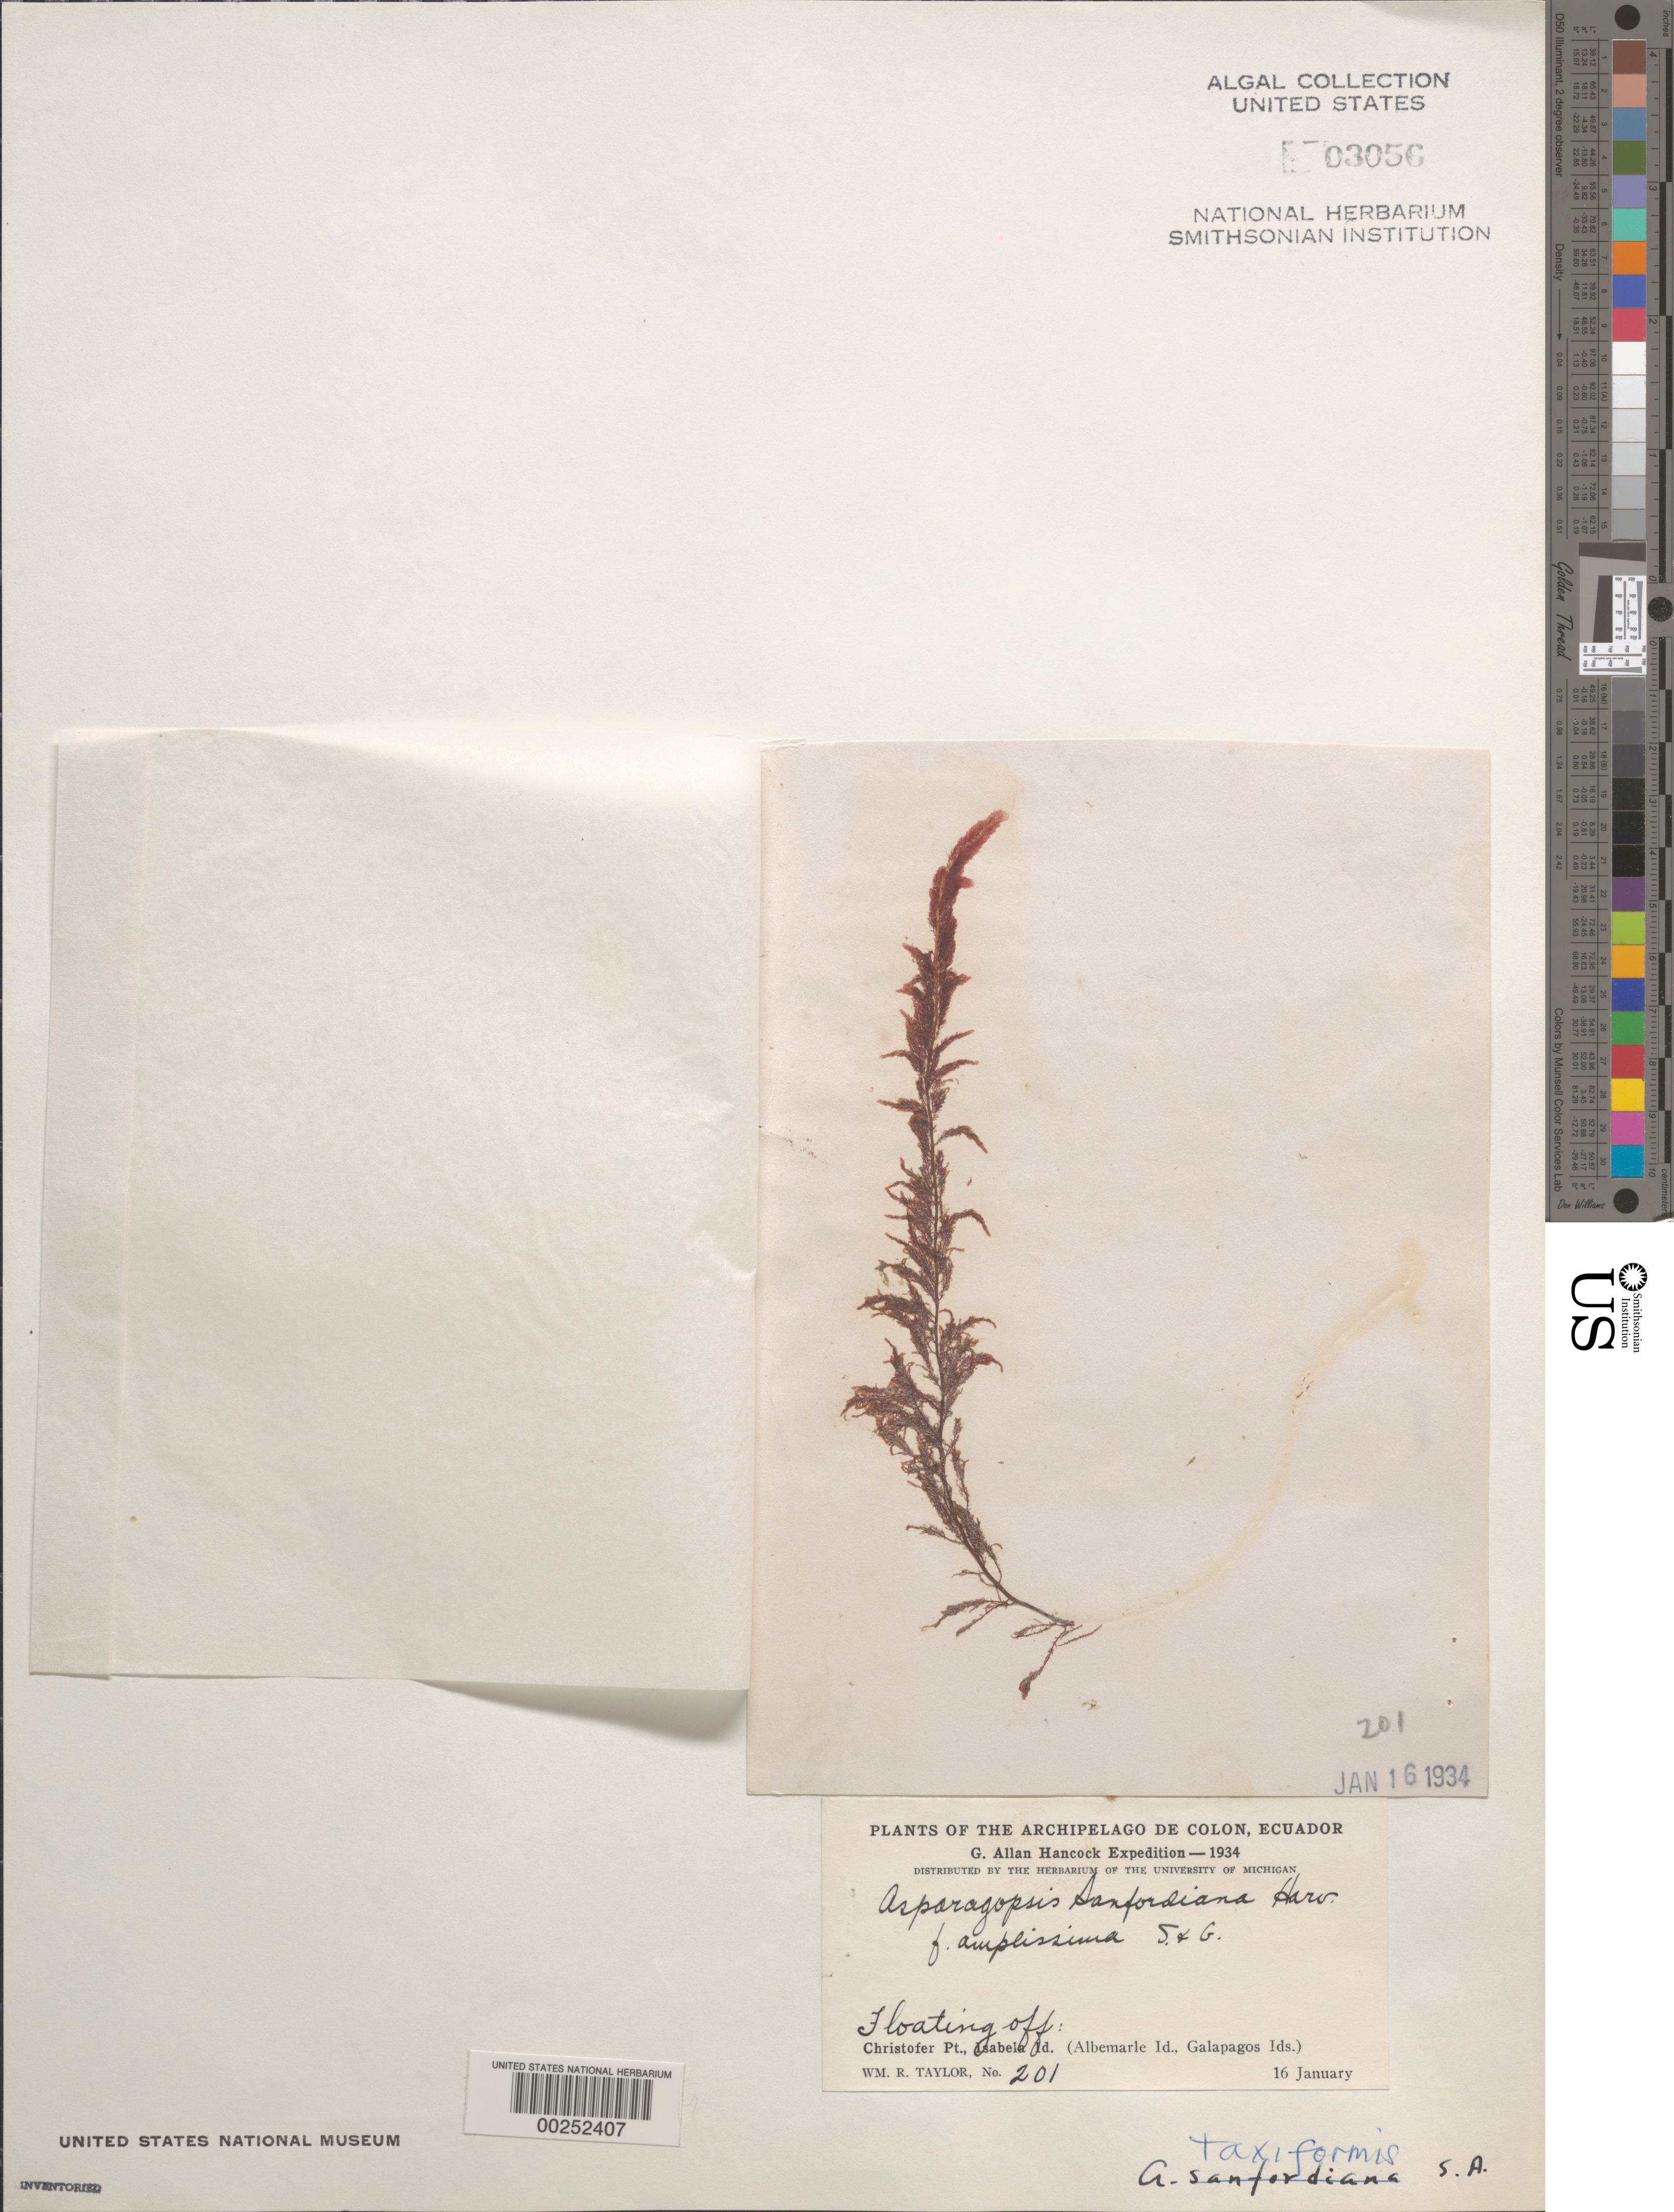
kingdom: Plantae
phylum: Rhodophyta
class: Florideophyceae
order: Bonnemaisoniales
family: Bonnemaisoniaceae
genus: Asparagopsis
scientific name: Asparagopsis taxiformis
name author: (Delile) Trevis.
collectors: W. R. Taylor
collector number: WRT 34-201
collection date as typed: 16 Jan 1934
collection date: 1934-01-16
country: Ecuador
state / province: Colón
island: Isabela [Albemarle]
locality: Off Christofer Point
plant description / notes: G. Allan Hancock Expedition, 1934, as Asparagopsis sanfordiana f. amplissima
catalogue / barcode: US 3056